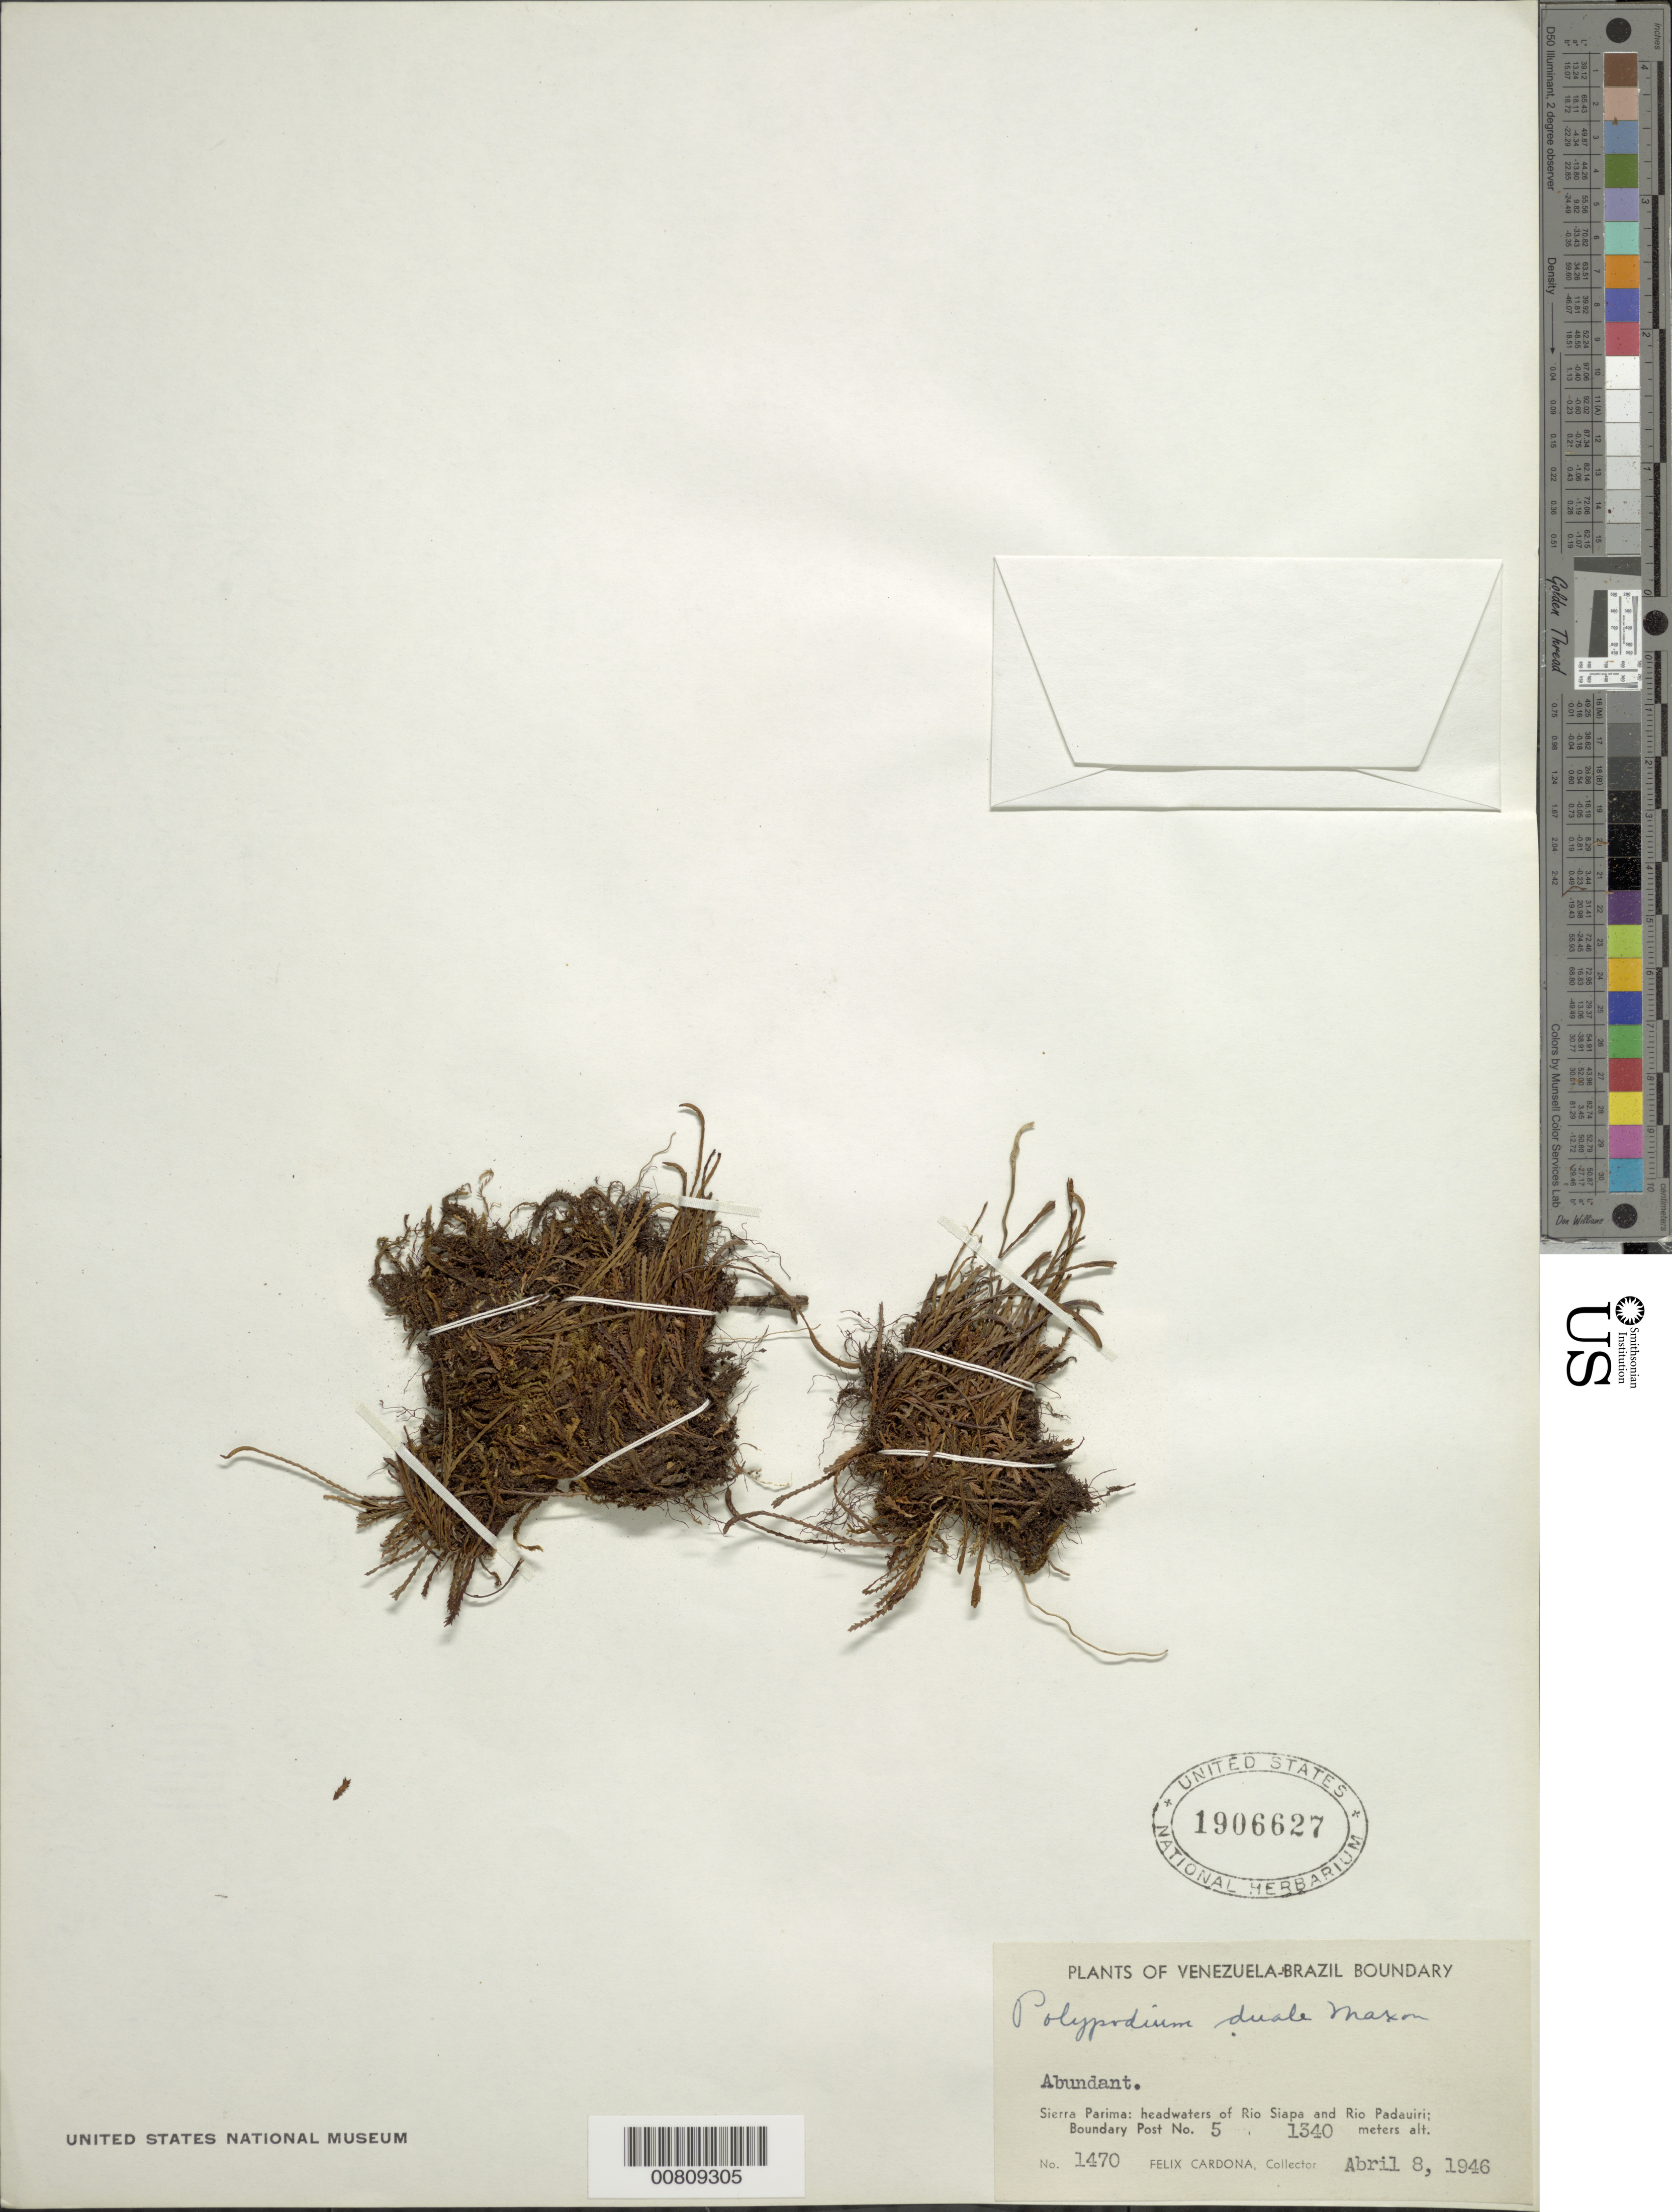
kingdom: Plantae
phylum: Tracheophyta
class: Polypodiopsida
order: Polypodiales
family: Polypodiaceae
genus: Cochlidium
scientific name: Cochlidium serrulatum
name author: (Sw.) L.E. Bishop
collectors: F. Cardona Puig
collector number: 1470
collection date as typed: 8-Apr-46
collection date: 1946-04-08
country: Venezuela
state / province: Amazonas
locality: Sierra Parima, headwaters of Río Siapa and Río Padauiri; Boundary Post no. 5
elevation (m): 1340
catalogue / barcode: US 1906627